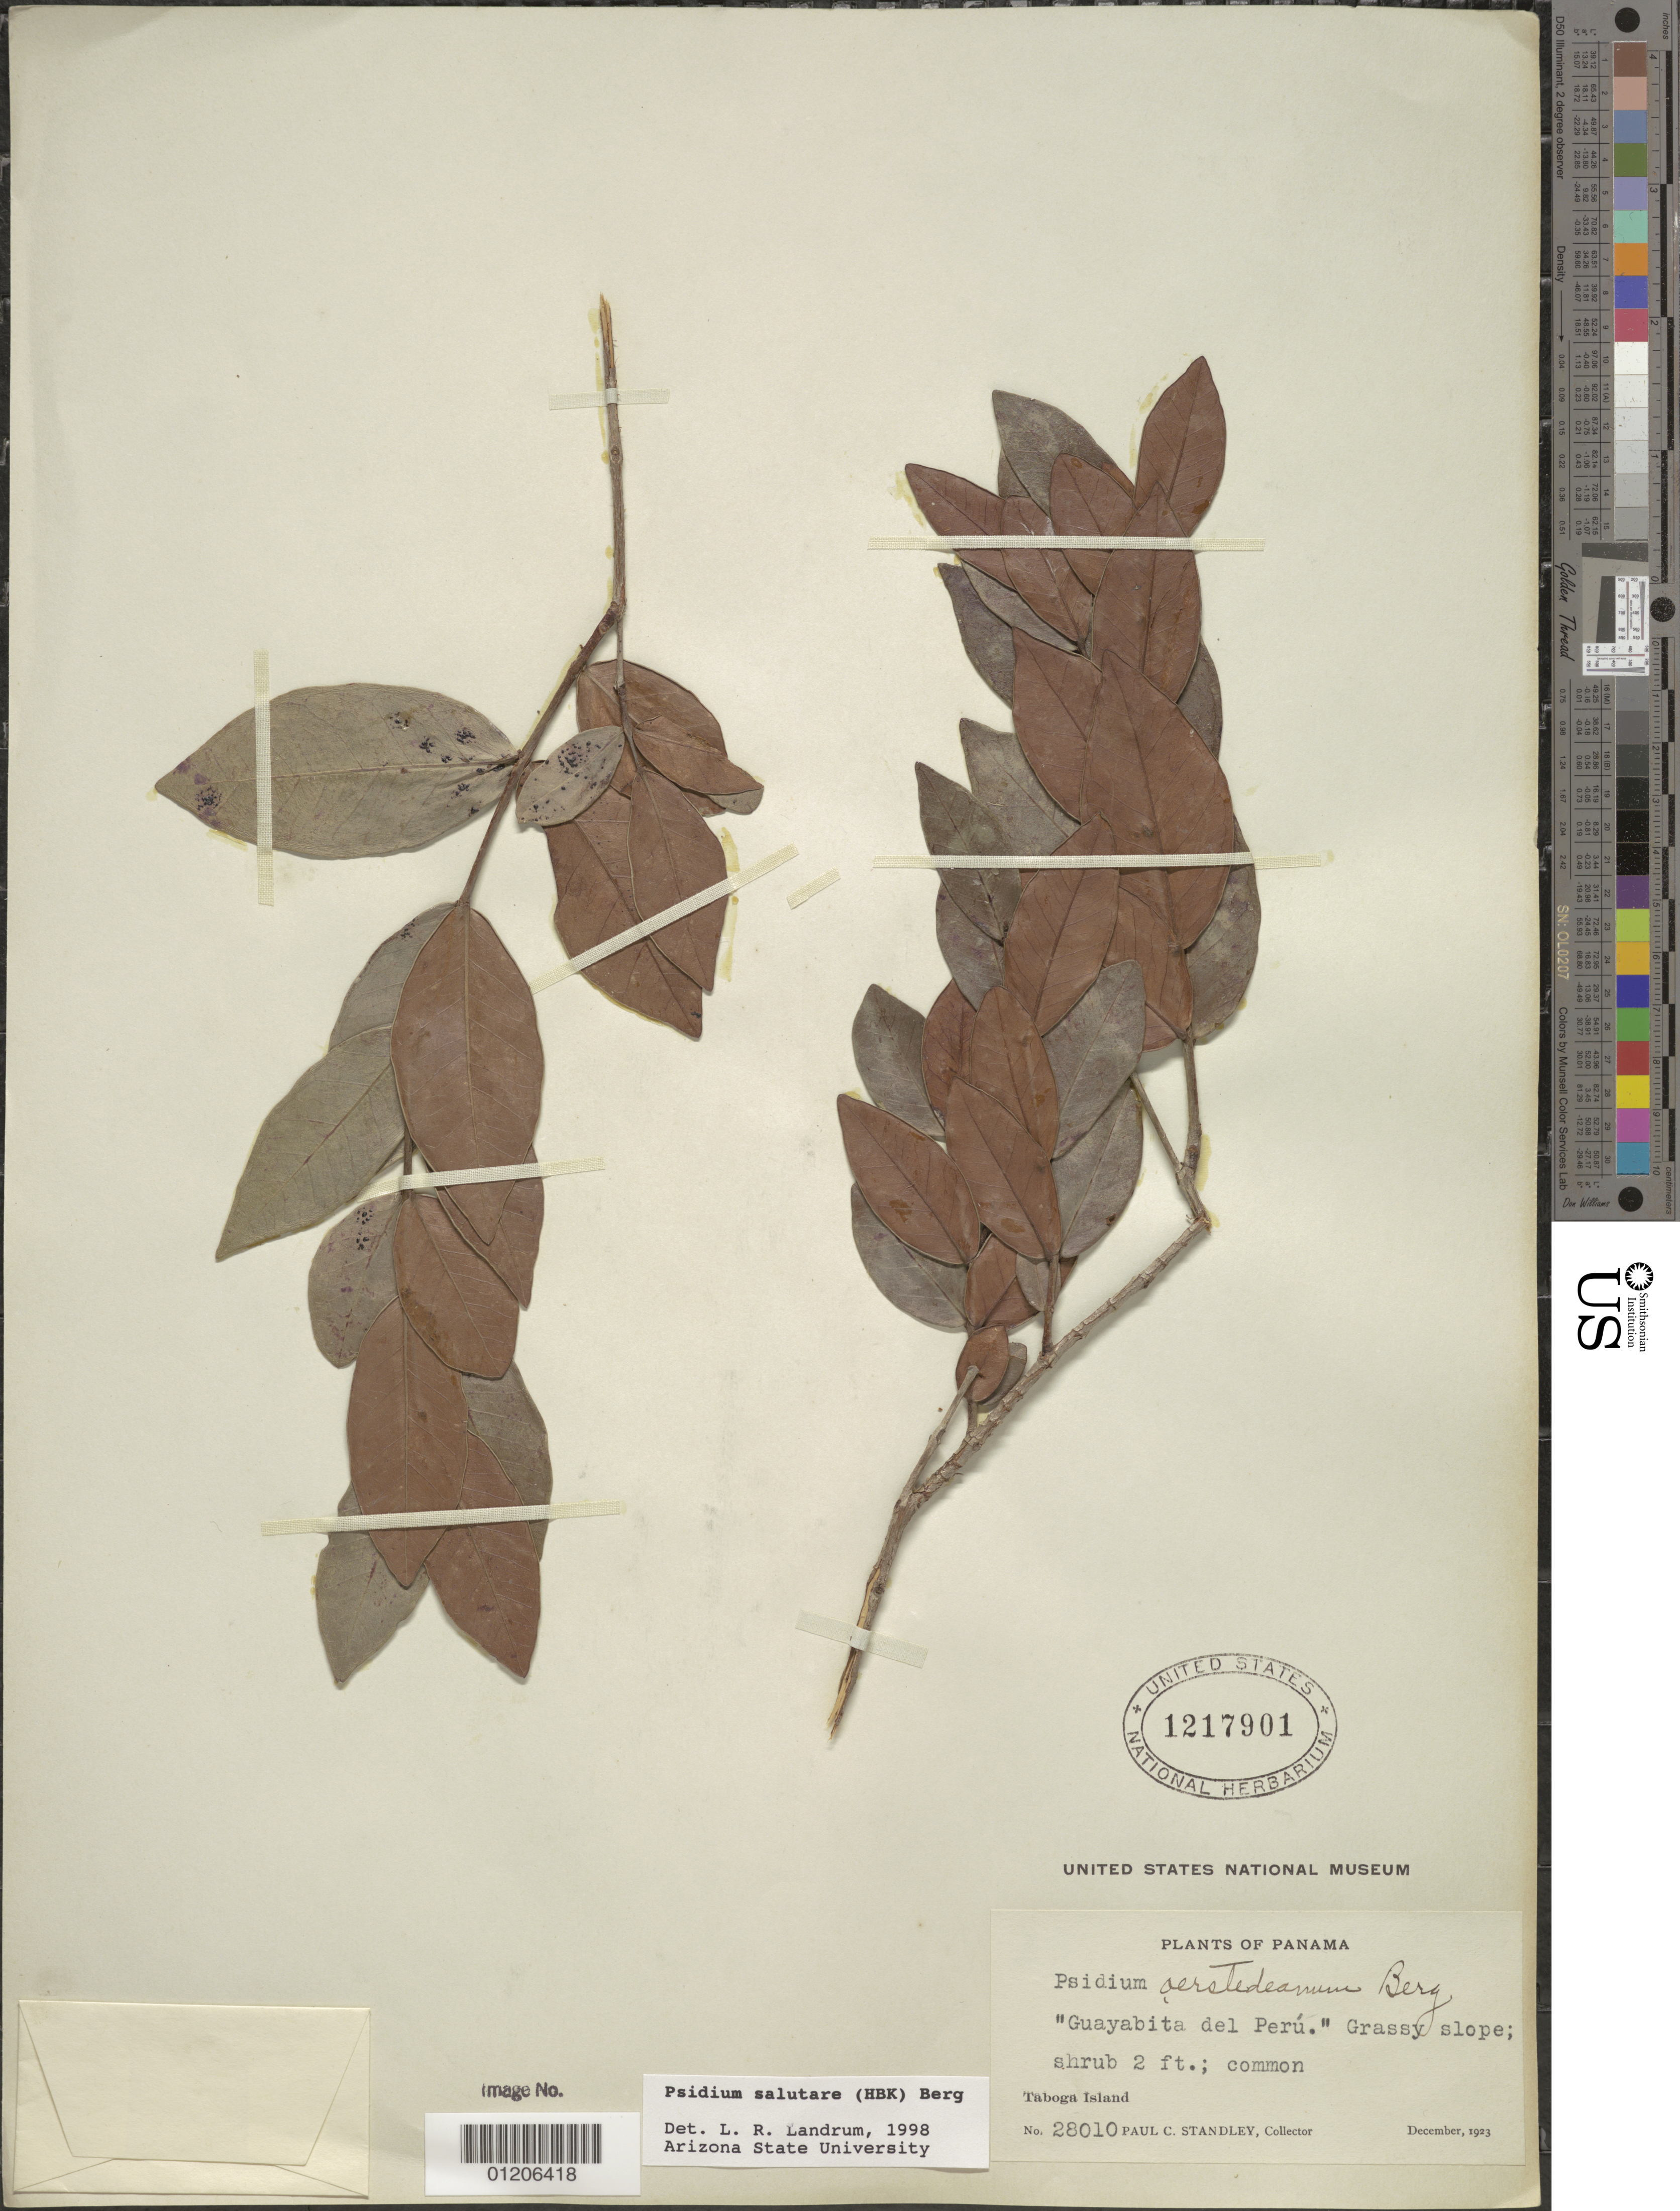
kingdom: Plantae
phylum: Tracheophyta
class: Magnoliopsida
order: Myrtales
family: Myrtaceae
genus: Psidium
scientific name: Psidium salutare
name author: (Kunth) O. Berg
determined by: Landrum, L. R.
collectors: P. C. Standley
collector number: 28010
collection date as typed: Dec 1923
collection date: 1923-12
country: Panama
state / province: Panamá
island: Taboga Island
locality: Taboga Island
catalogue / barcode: US 1217901